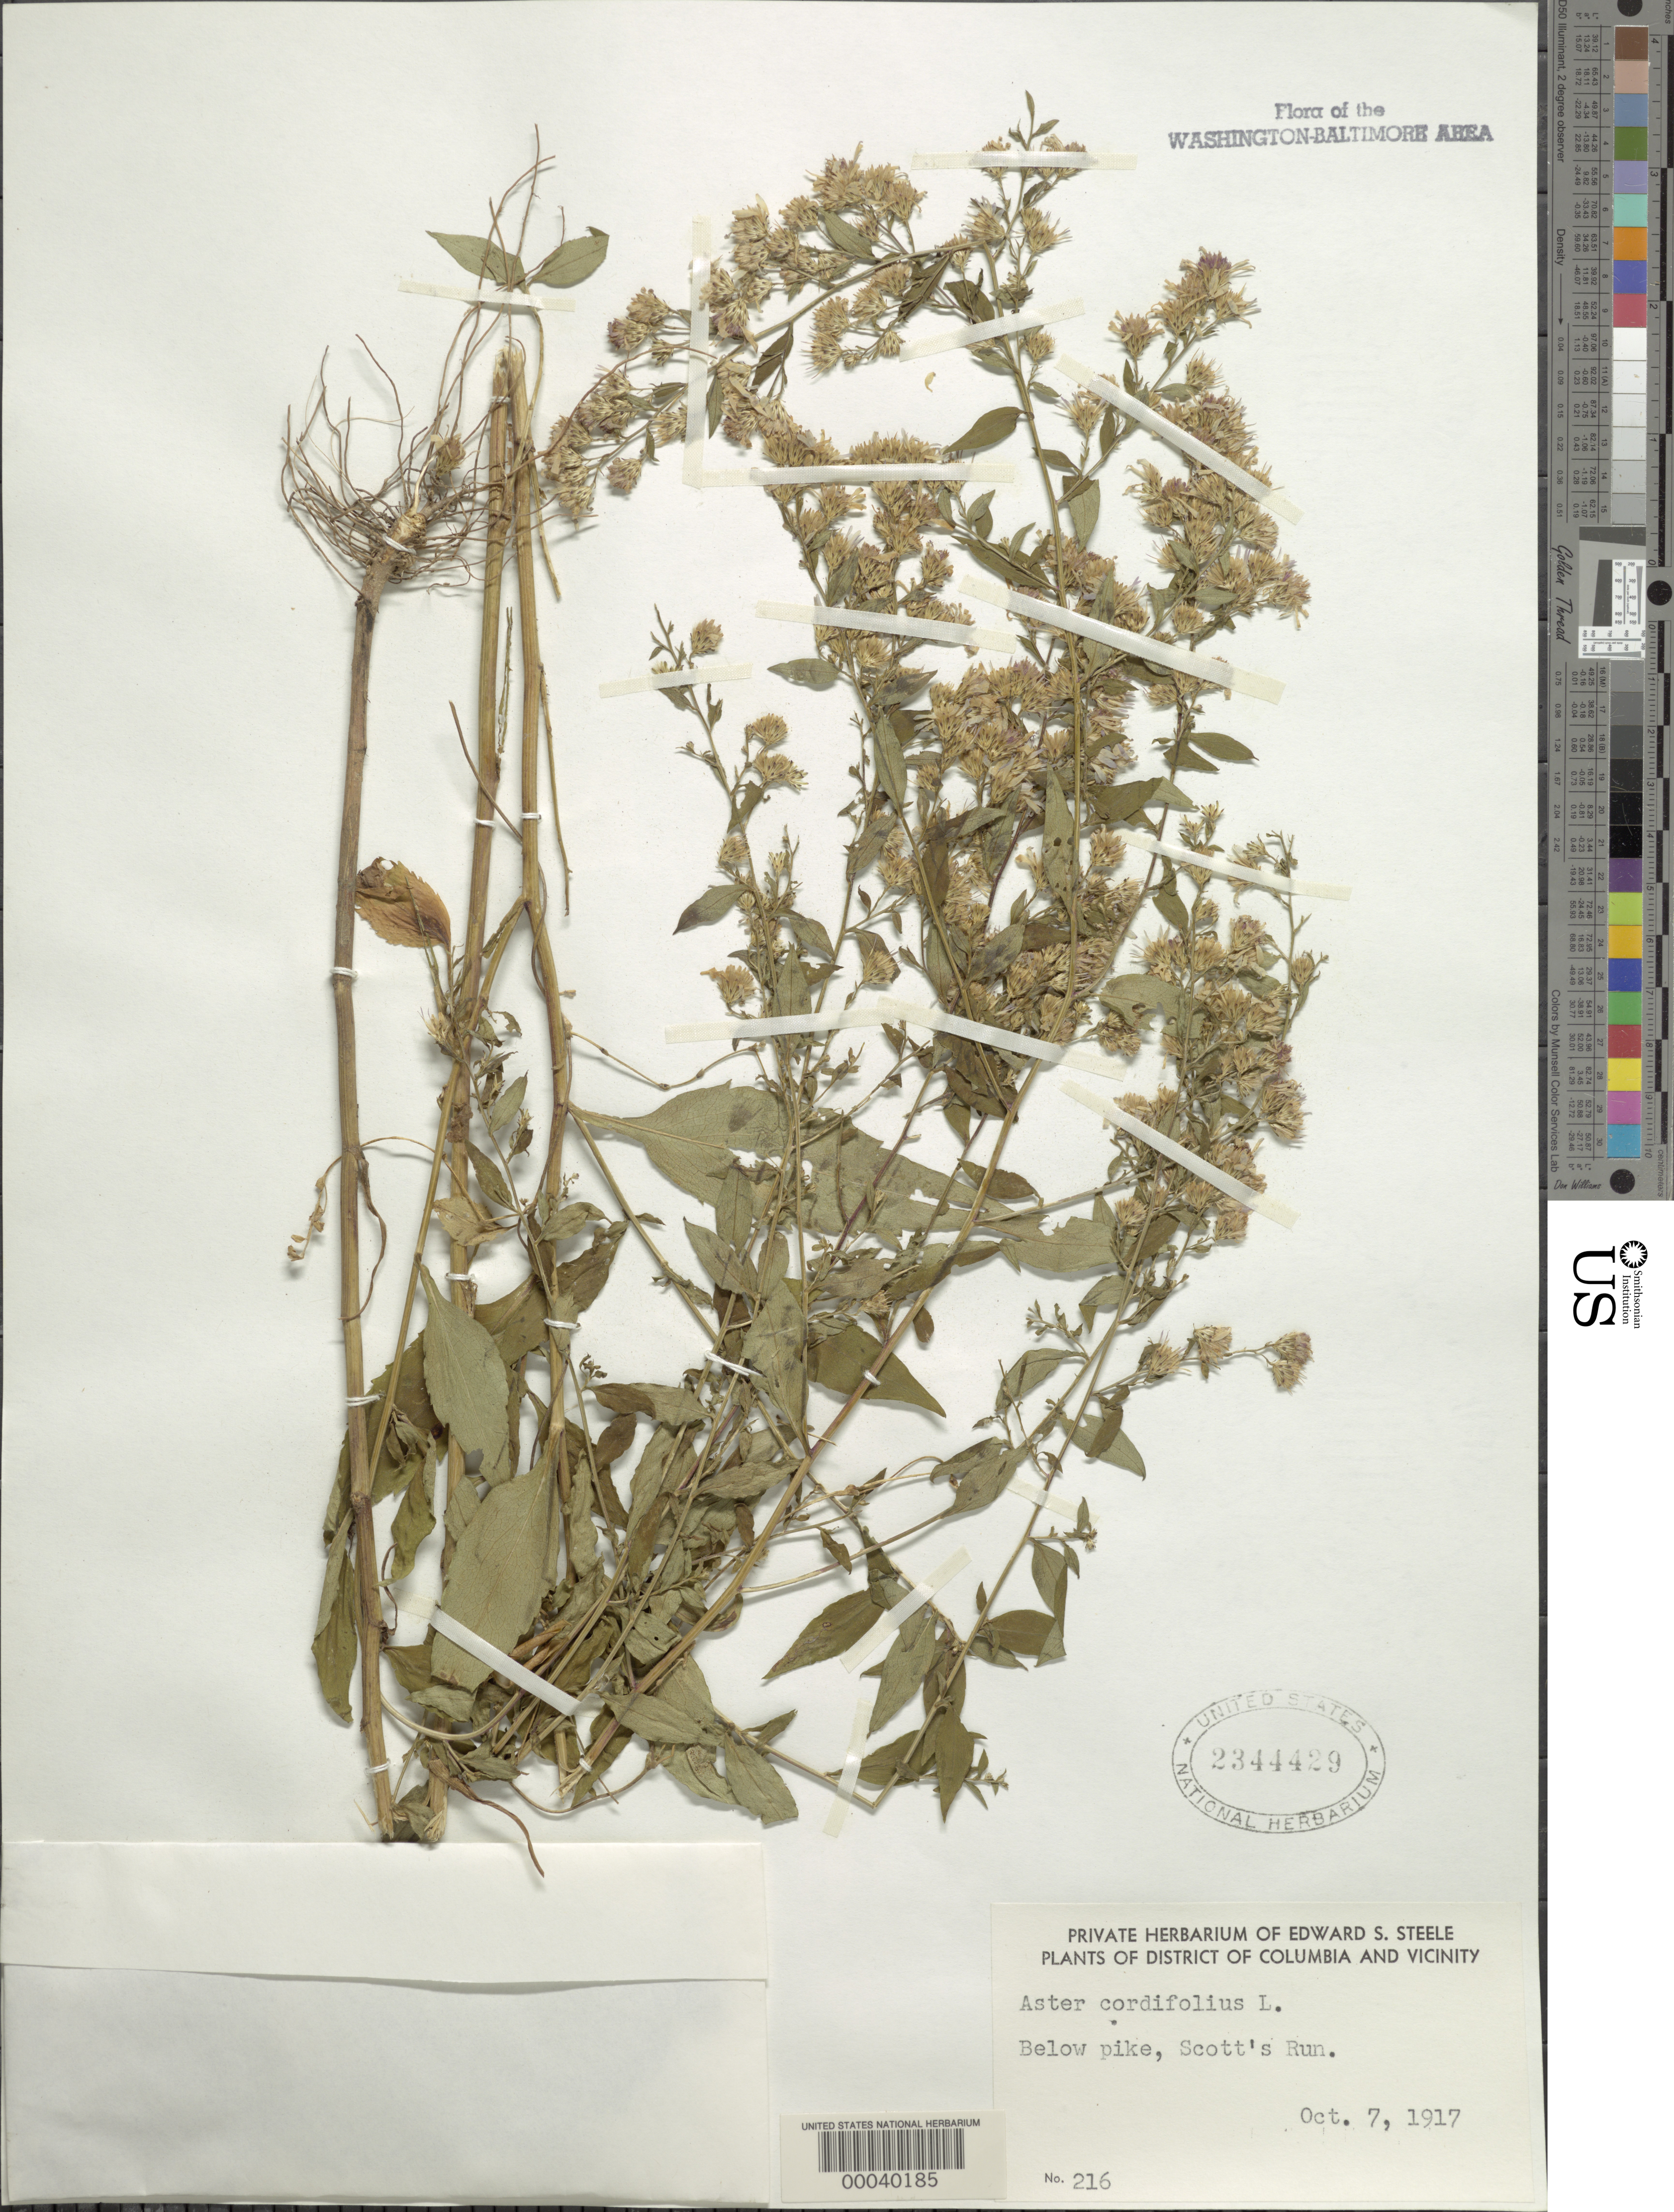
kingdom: Plantae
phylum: Tracheophyta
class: Magnoliopsida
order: Asterales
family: Asteraceae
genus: Symphyotrichum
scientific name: Symphyotrichum cordifolium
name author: (L.) G.L. Nesom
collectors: E. Steele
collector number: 215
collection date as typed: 07 Oct 1917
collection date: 1917-10-07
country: United States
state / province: Virginia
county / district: Fairfax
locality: Scott Run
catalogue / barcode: US 2344429